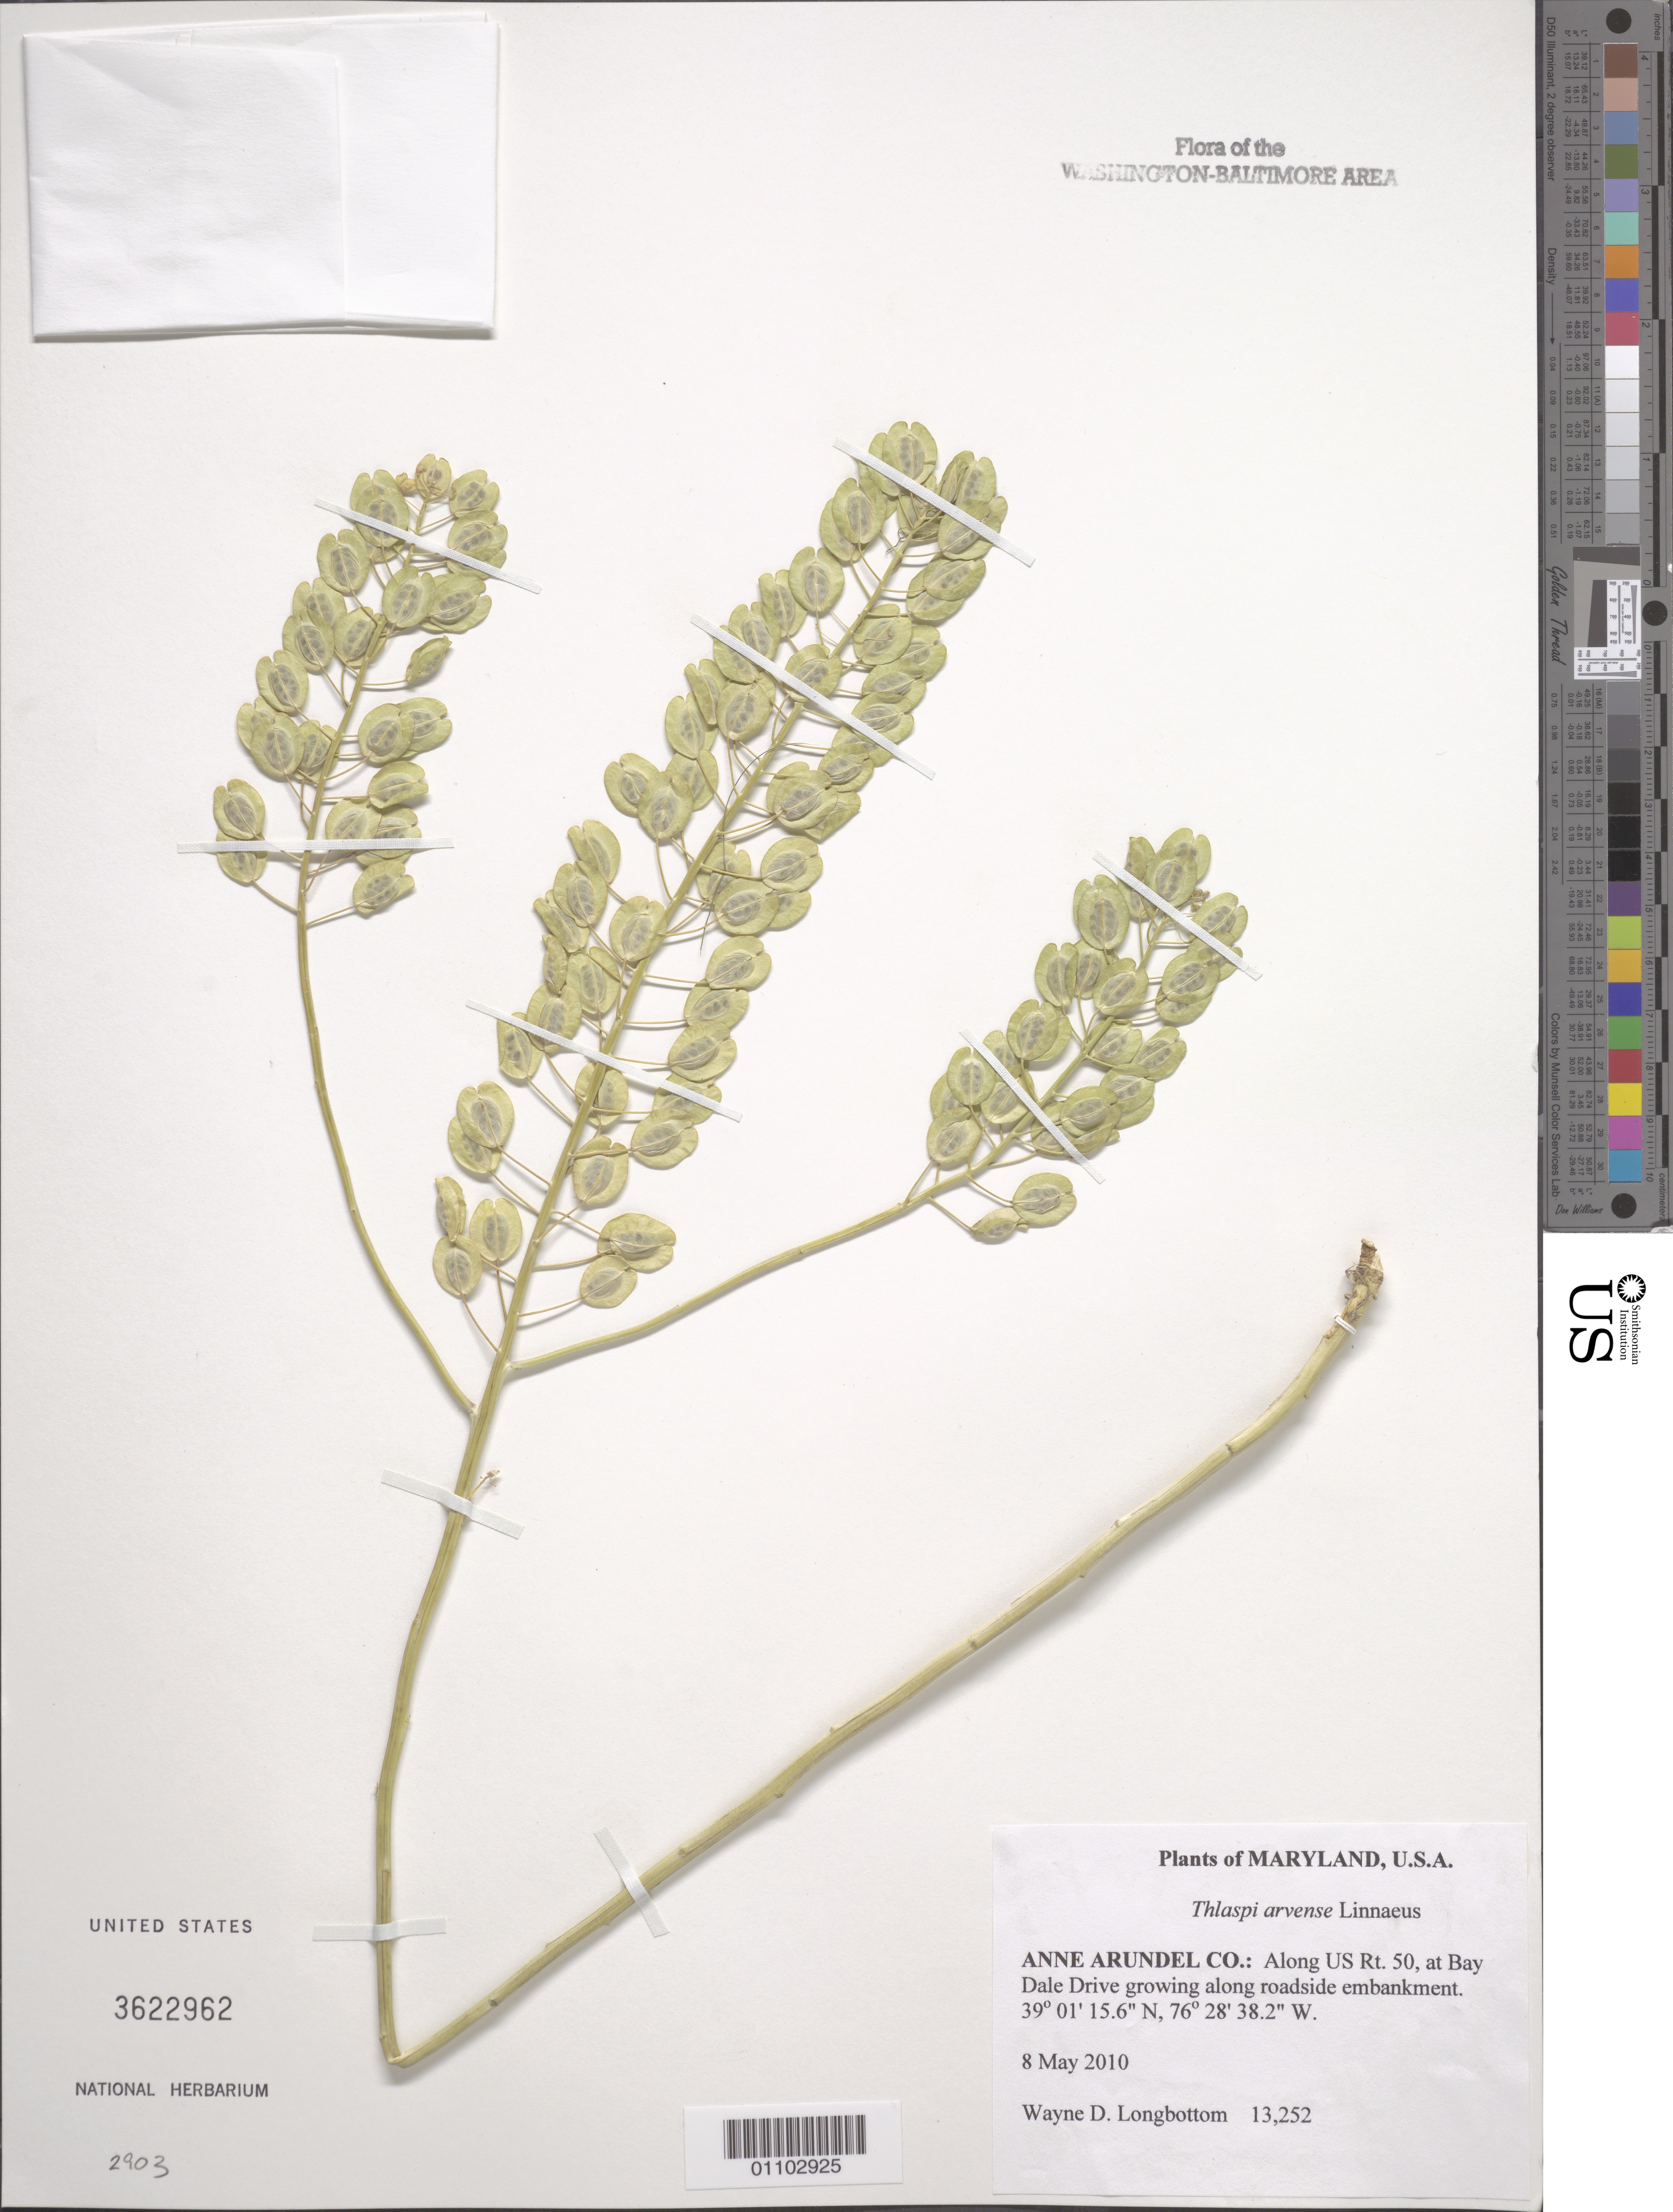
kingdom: Plantae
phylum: Tracheophyta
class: Magnoliopsida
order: Brassicales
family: Brassicaceae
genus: Thlaspi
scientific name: Thlaspi arvense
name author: L.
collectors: W. D. Longbottom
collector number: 13252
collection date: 2010-05-08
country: United States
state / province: Maryland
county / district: Anne Arundel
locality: Along US Rt. 50, at Bay Dale Drive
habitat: Growing along roadside embankment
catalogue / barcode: US 3622962